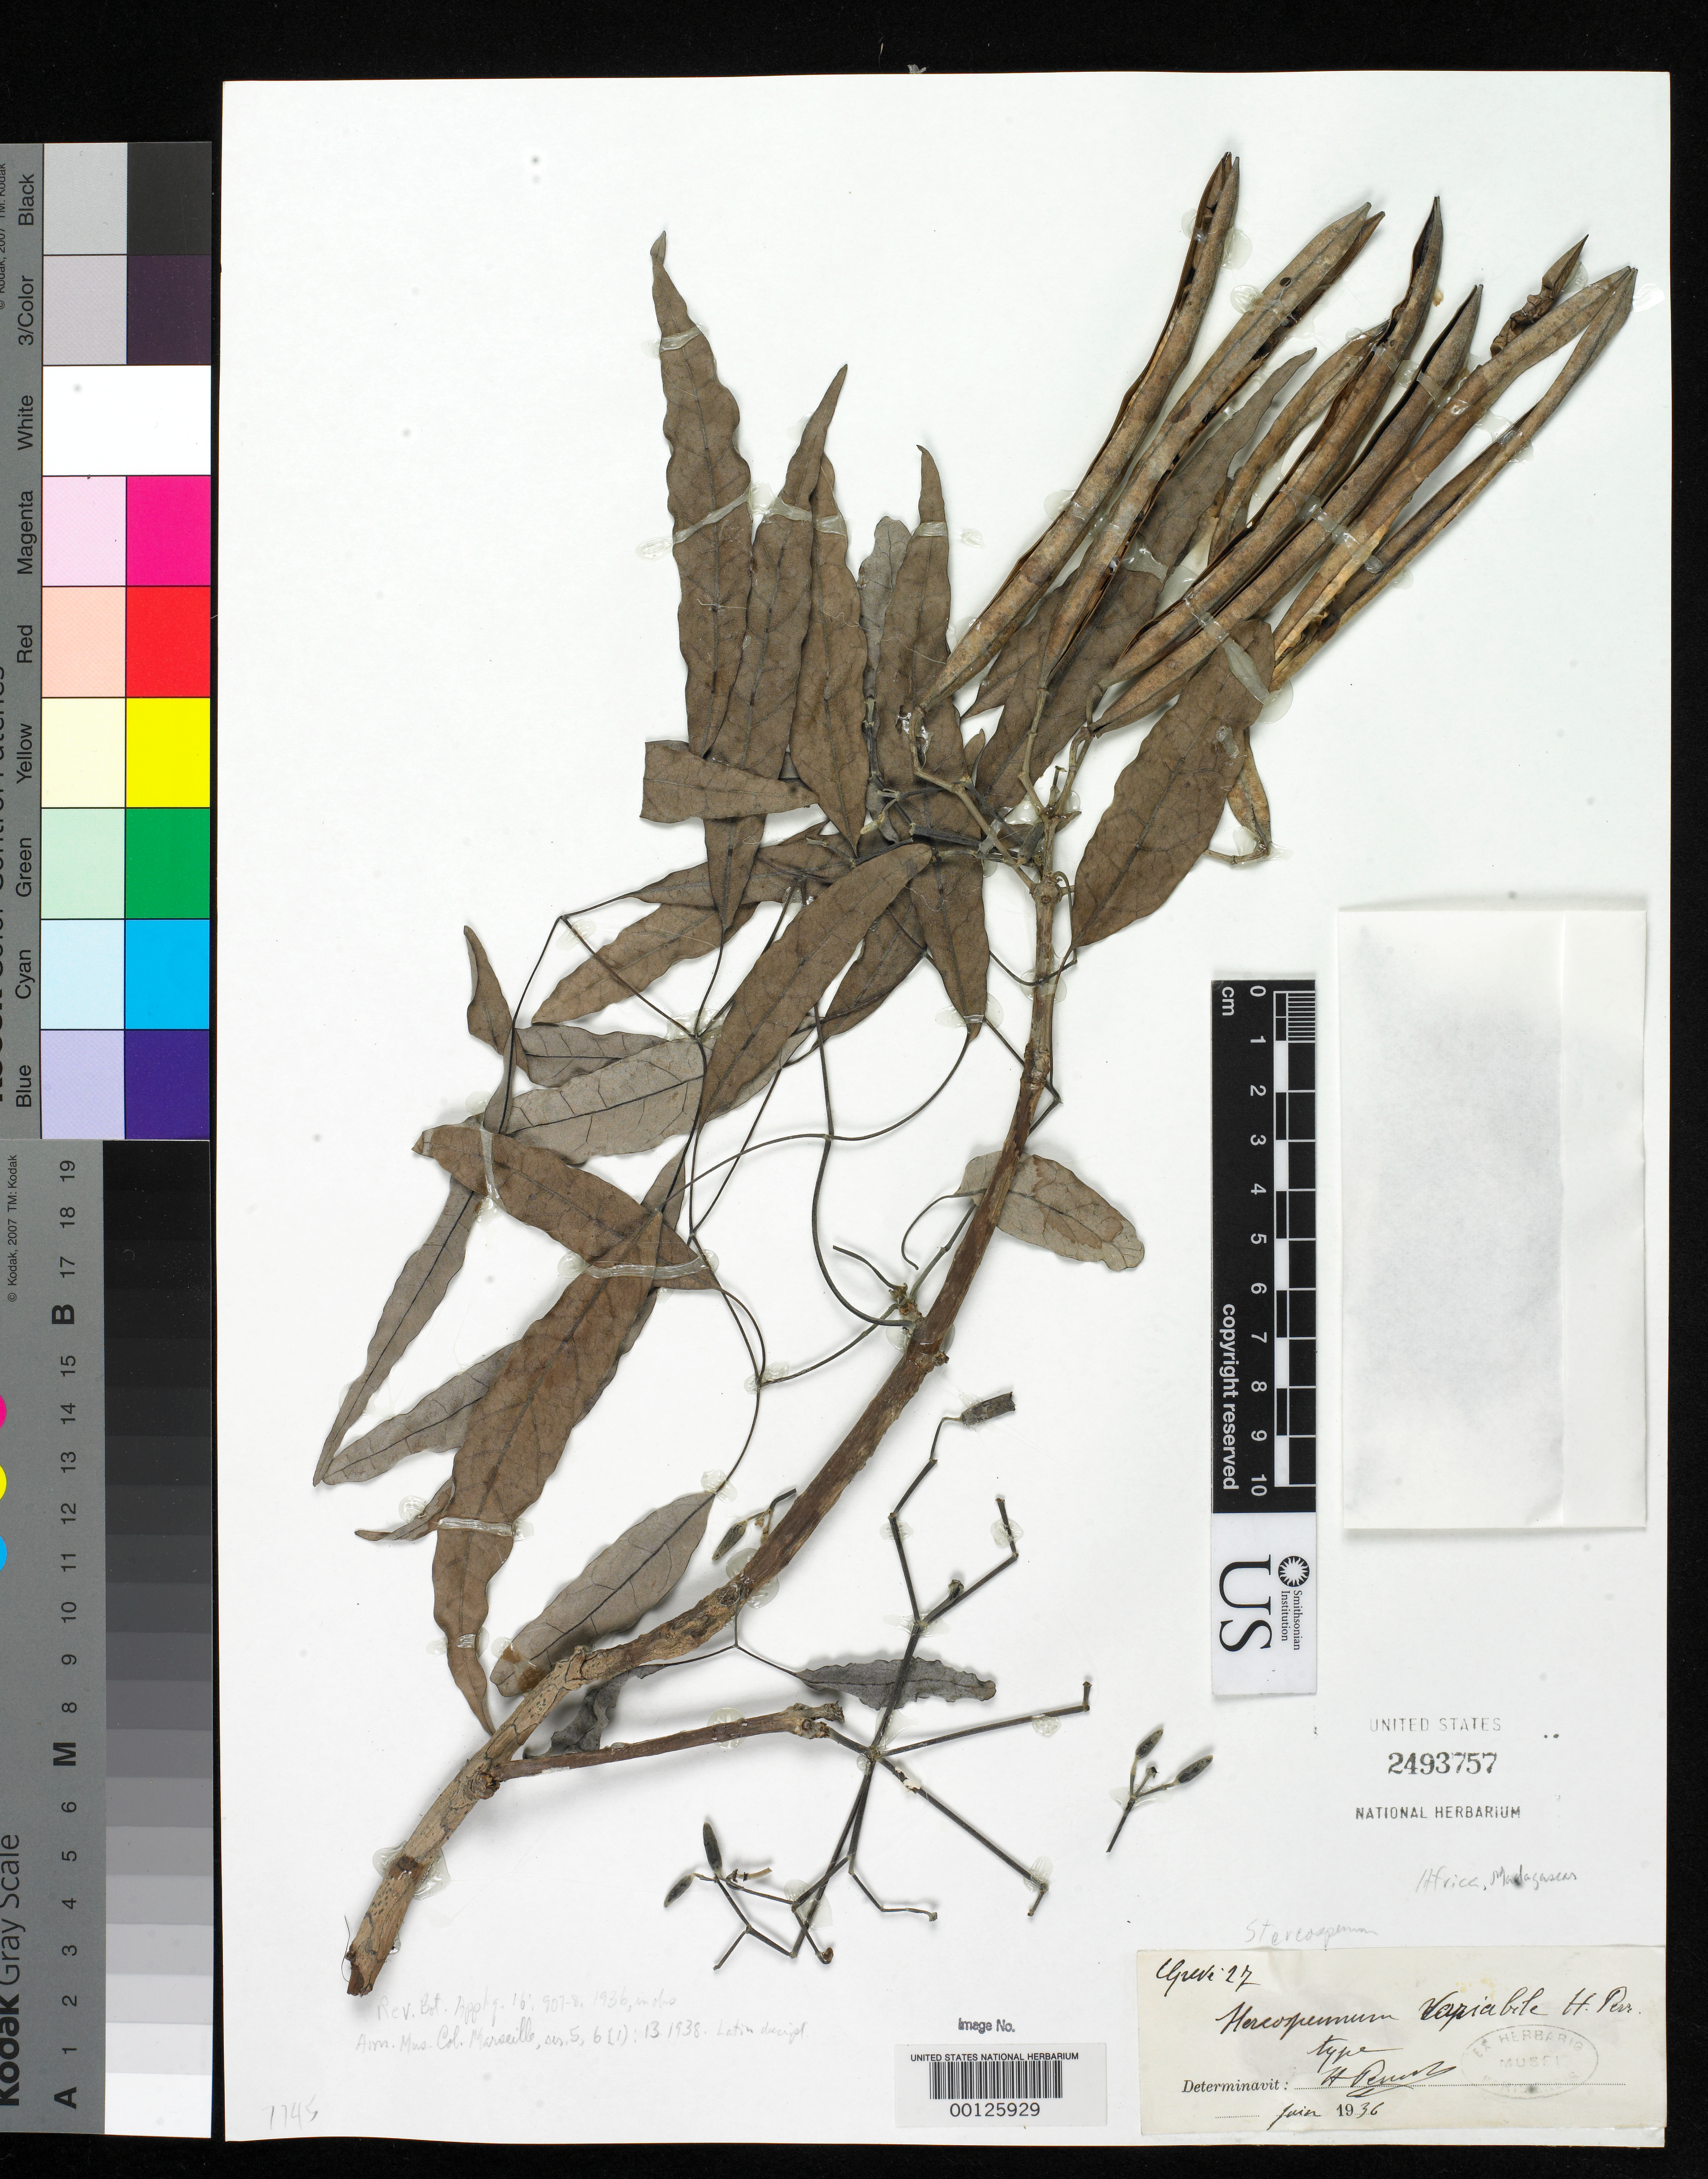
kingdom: Plantae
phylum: Tracheophyta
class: Magnoliopsida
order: Lamiales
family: Bignoniaceae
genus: Stereospermum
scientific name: Stereospermum variabile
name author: H. Perrier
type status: Type Collection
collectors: M. Greve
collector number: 27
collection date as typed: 1936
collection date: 1936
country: Madagascar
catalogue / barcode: US 2493757